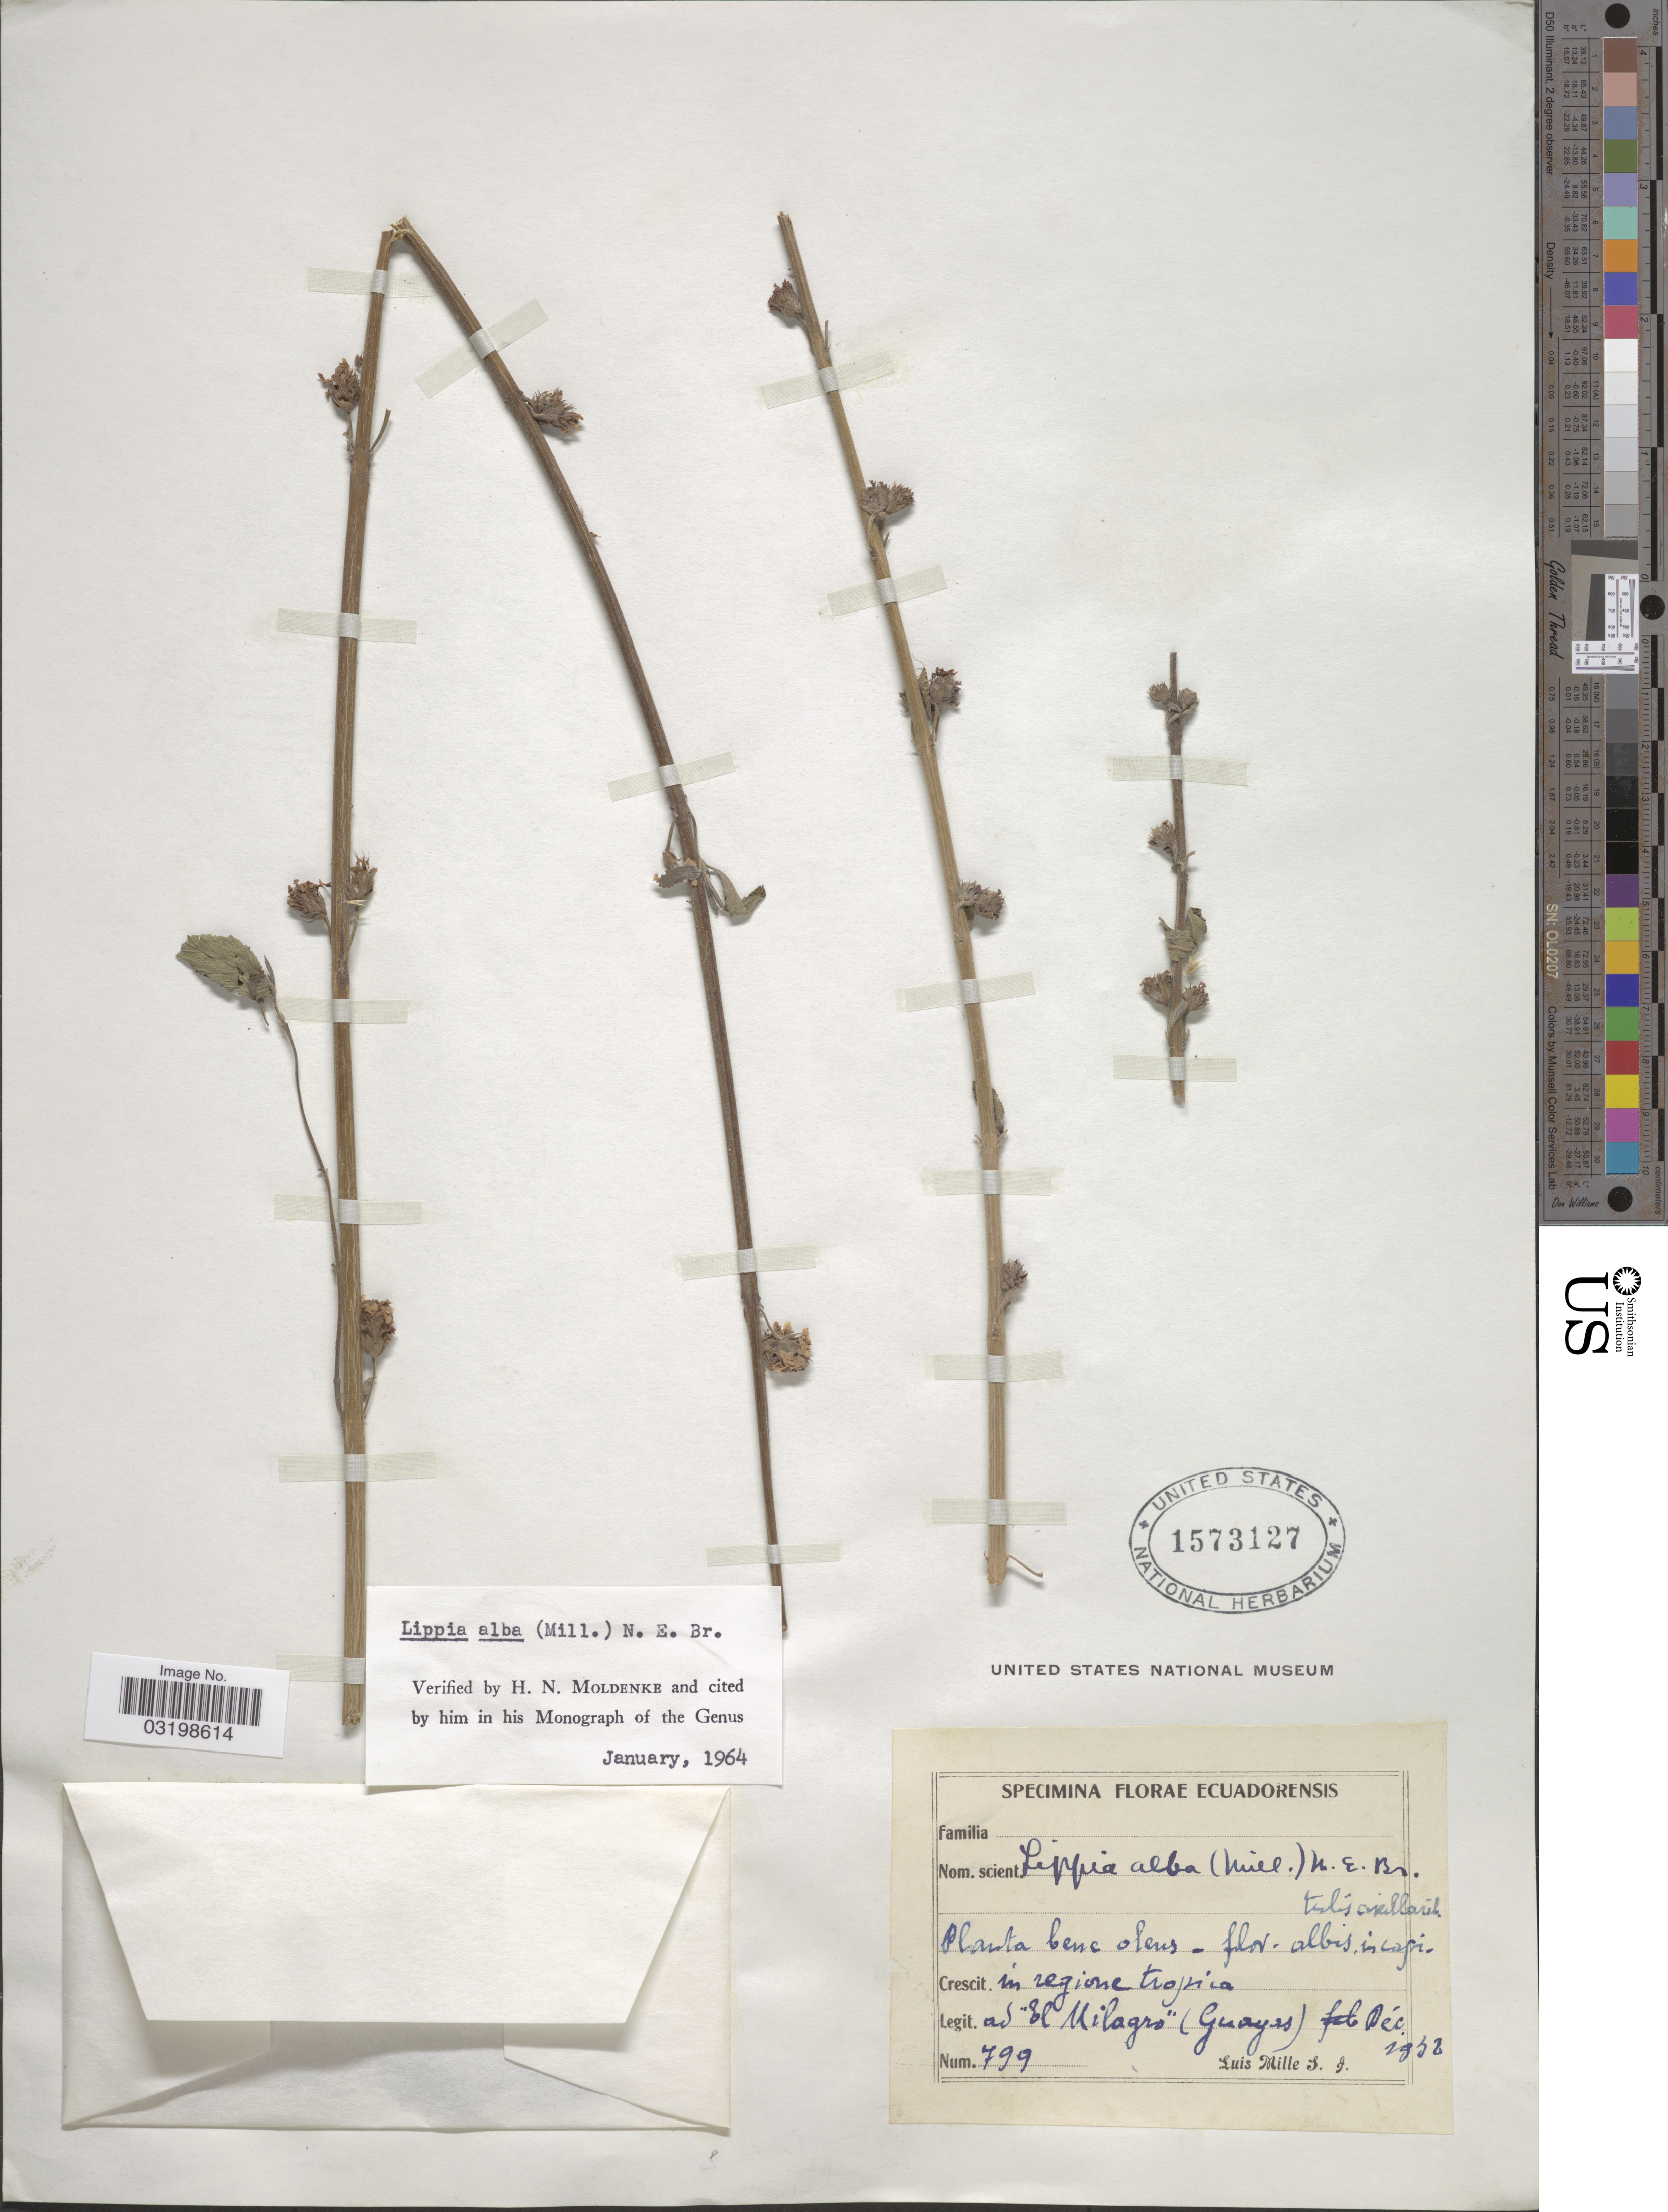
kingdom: Plantae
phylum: Tracheophyta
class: Magnoliopsida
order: Lamiales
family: Verbenaceae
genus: Lippia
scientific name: Lippia alba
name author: (Mill.) N.E. Br. ex Britton & P. Wilson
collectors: L. Mille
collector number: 799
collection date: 1932-12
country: Ecuador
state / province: Guayas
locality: Crescit. in regione tropica, ad "El Milagro" (Guayas).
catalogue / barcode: US 1573127